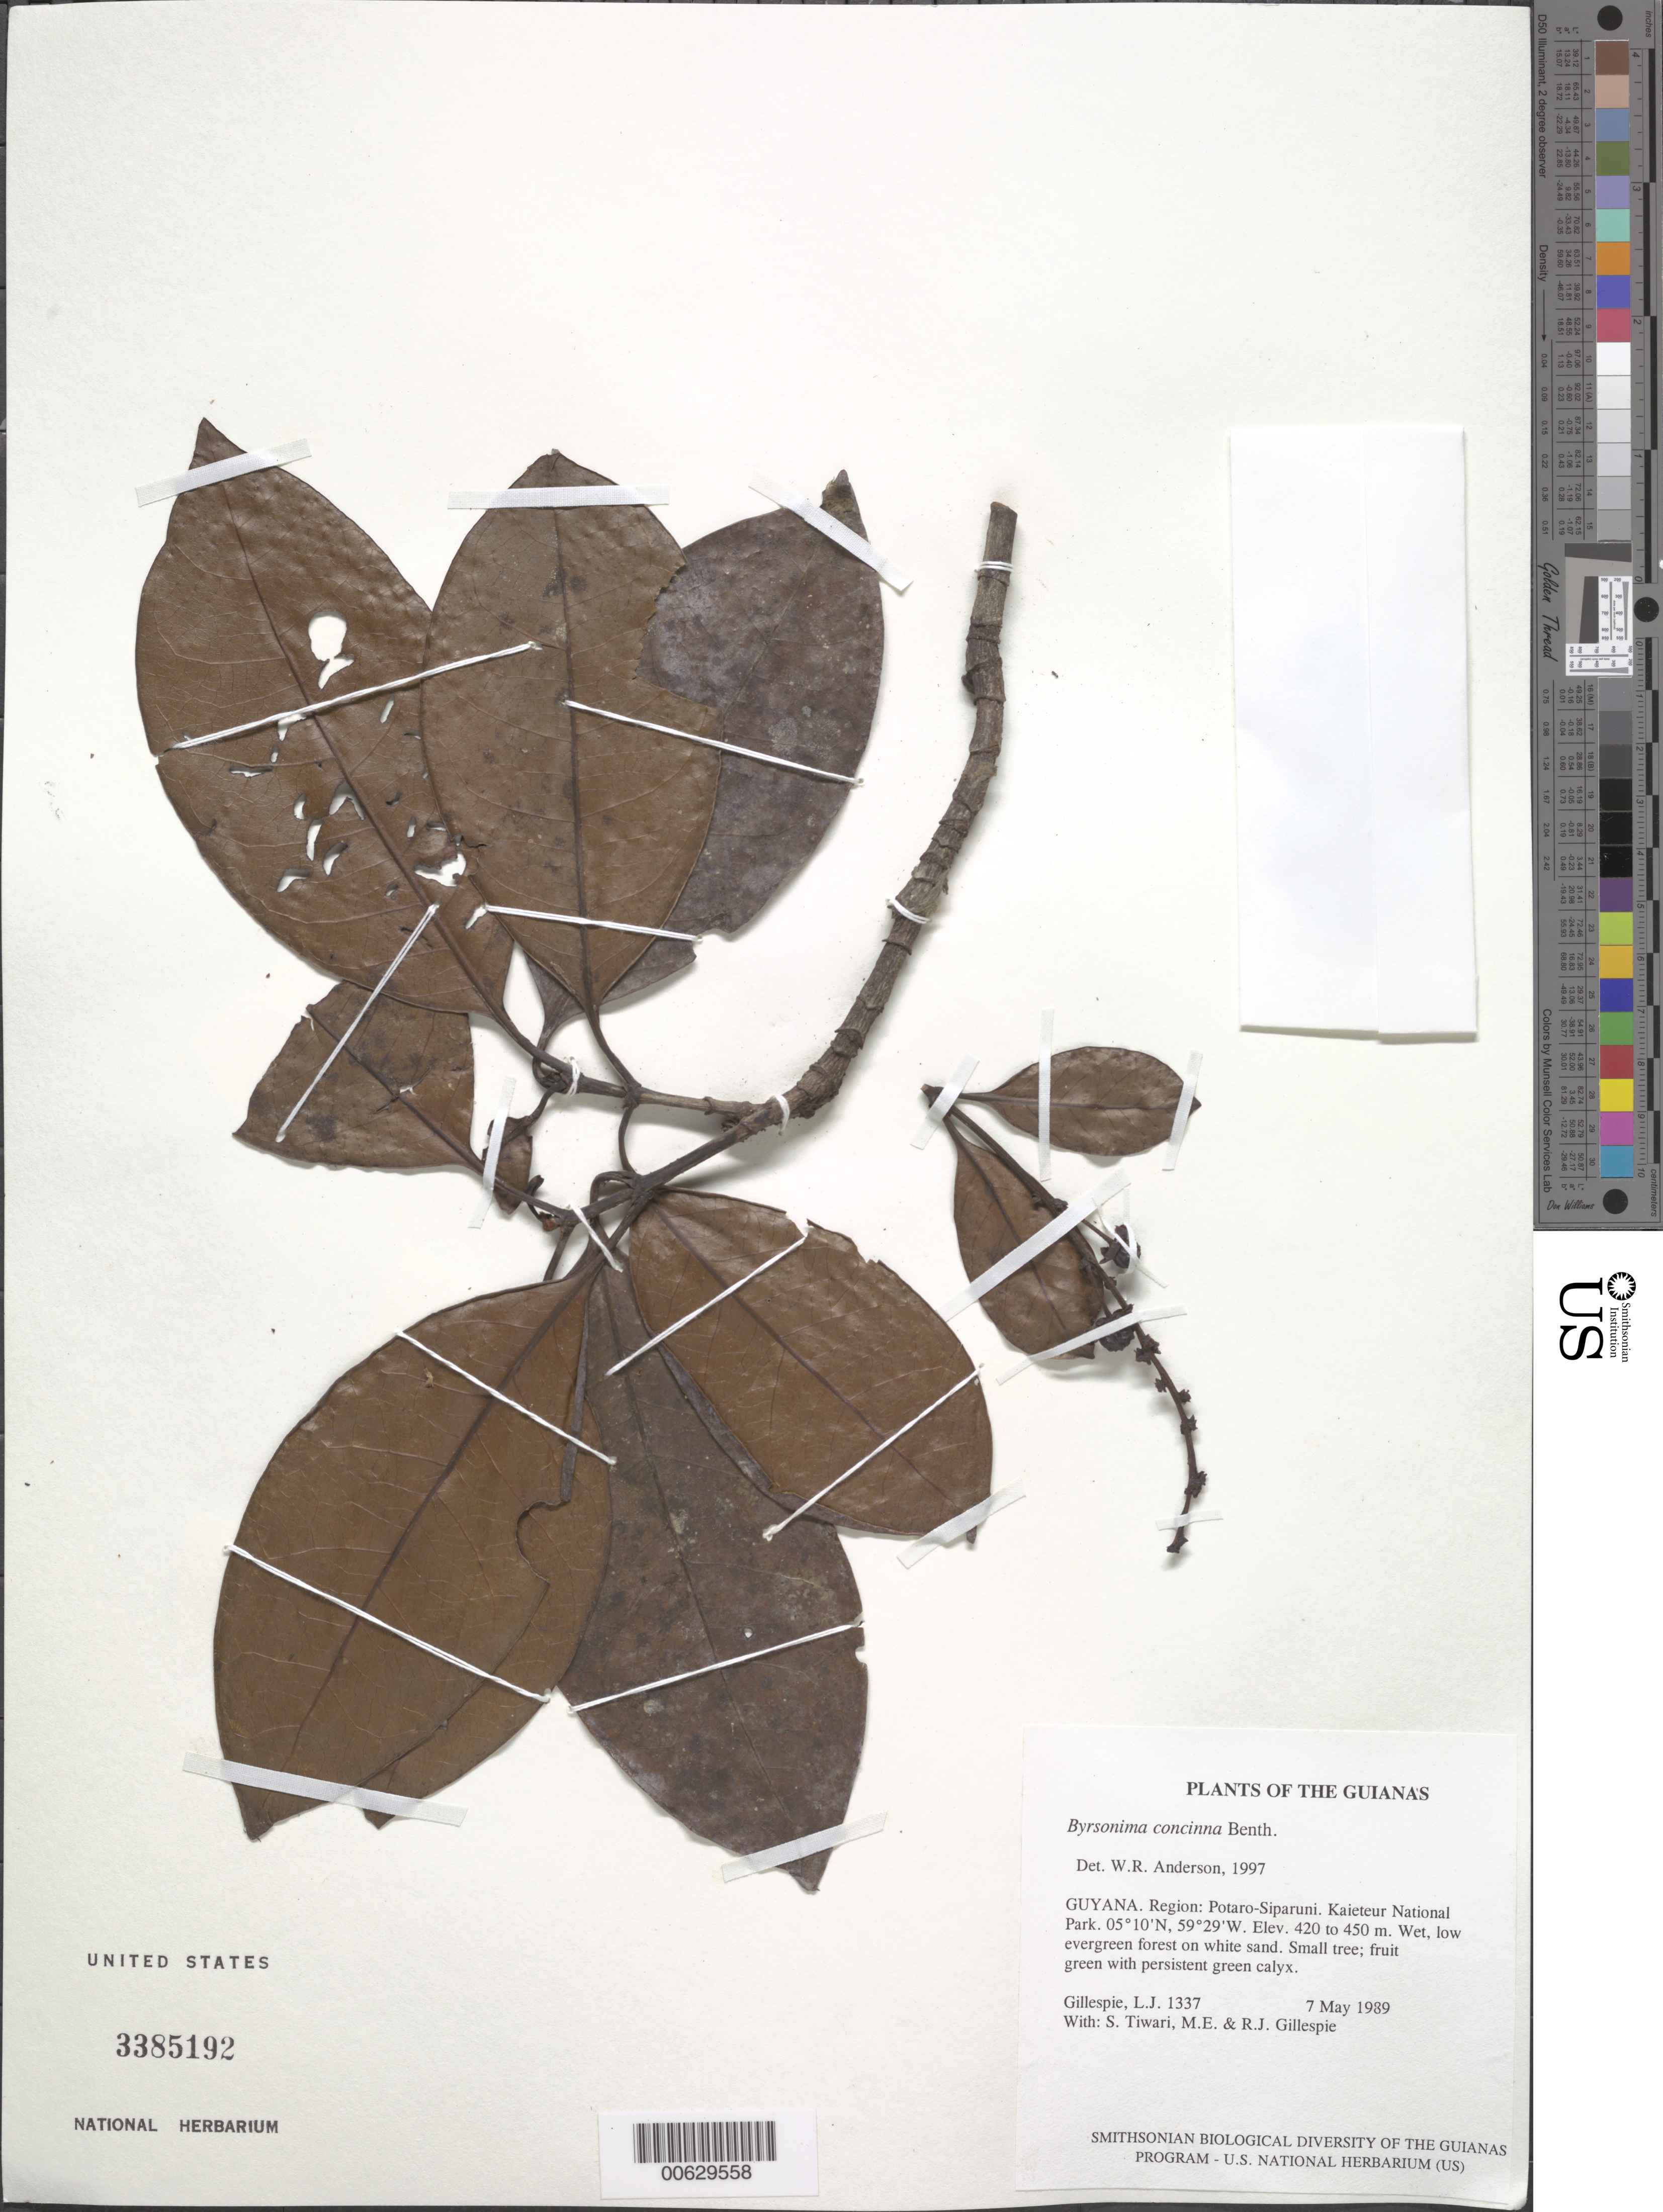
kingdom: Plantae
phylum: Tracheophyta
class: Magnoliopsida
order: Malpighiales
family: Malpighiaceae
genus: Byrsonima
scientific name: Byrsonima concinna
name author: Benth.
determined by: Anderson, W. R., (MICH), University of Michigan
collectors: L. J. Gillespie, S. Tiwari, M. Gillespie & R. Gillespie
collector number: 1337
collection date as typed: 7 May 1989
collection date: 1989-05-07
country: Guyana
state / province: Potaro-Siparuni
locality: Kaieteur National Park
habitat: Wet, low evergreen forest on white sand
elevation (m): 420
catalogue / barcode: US 3385192